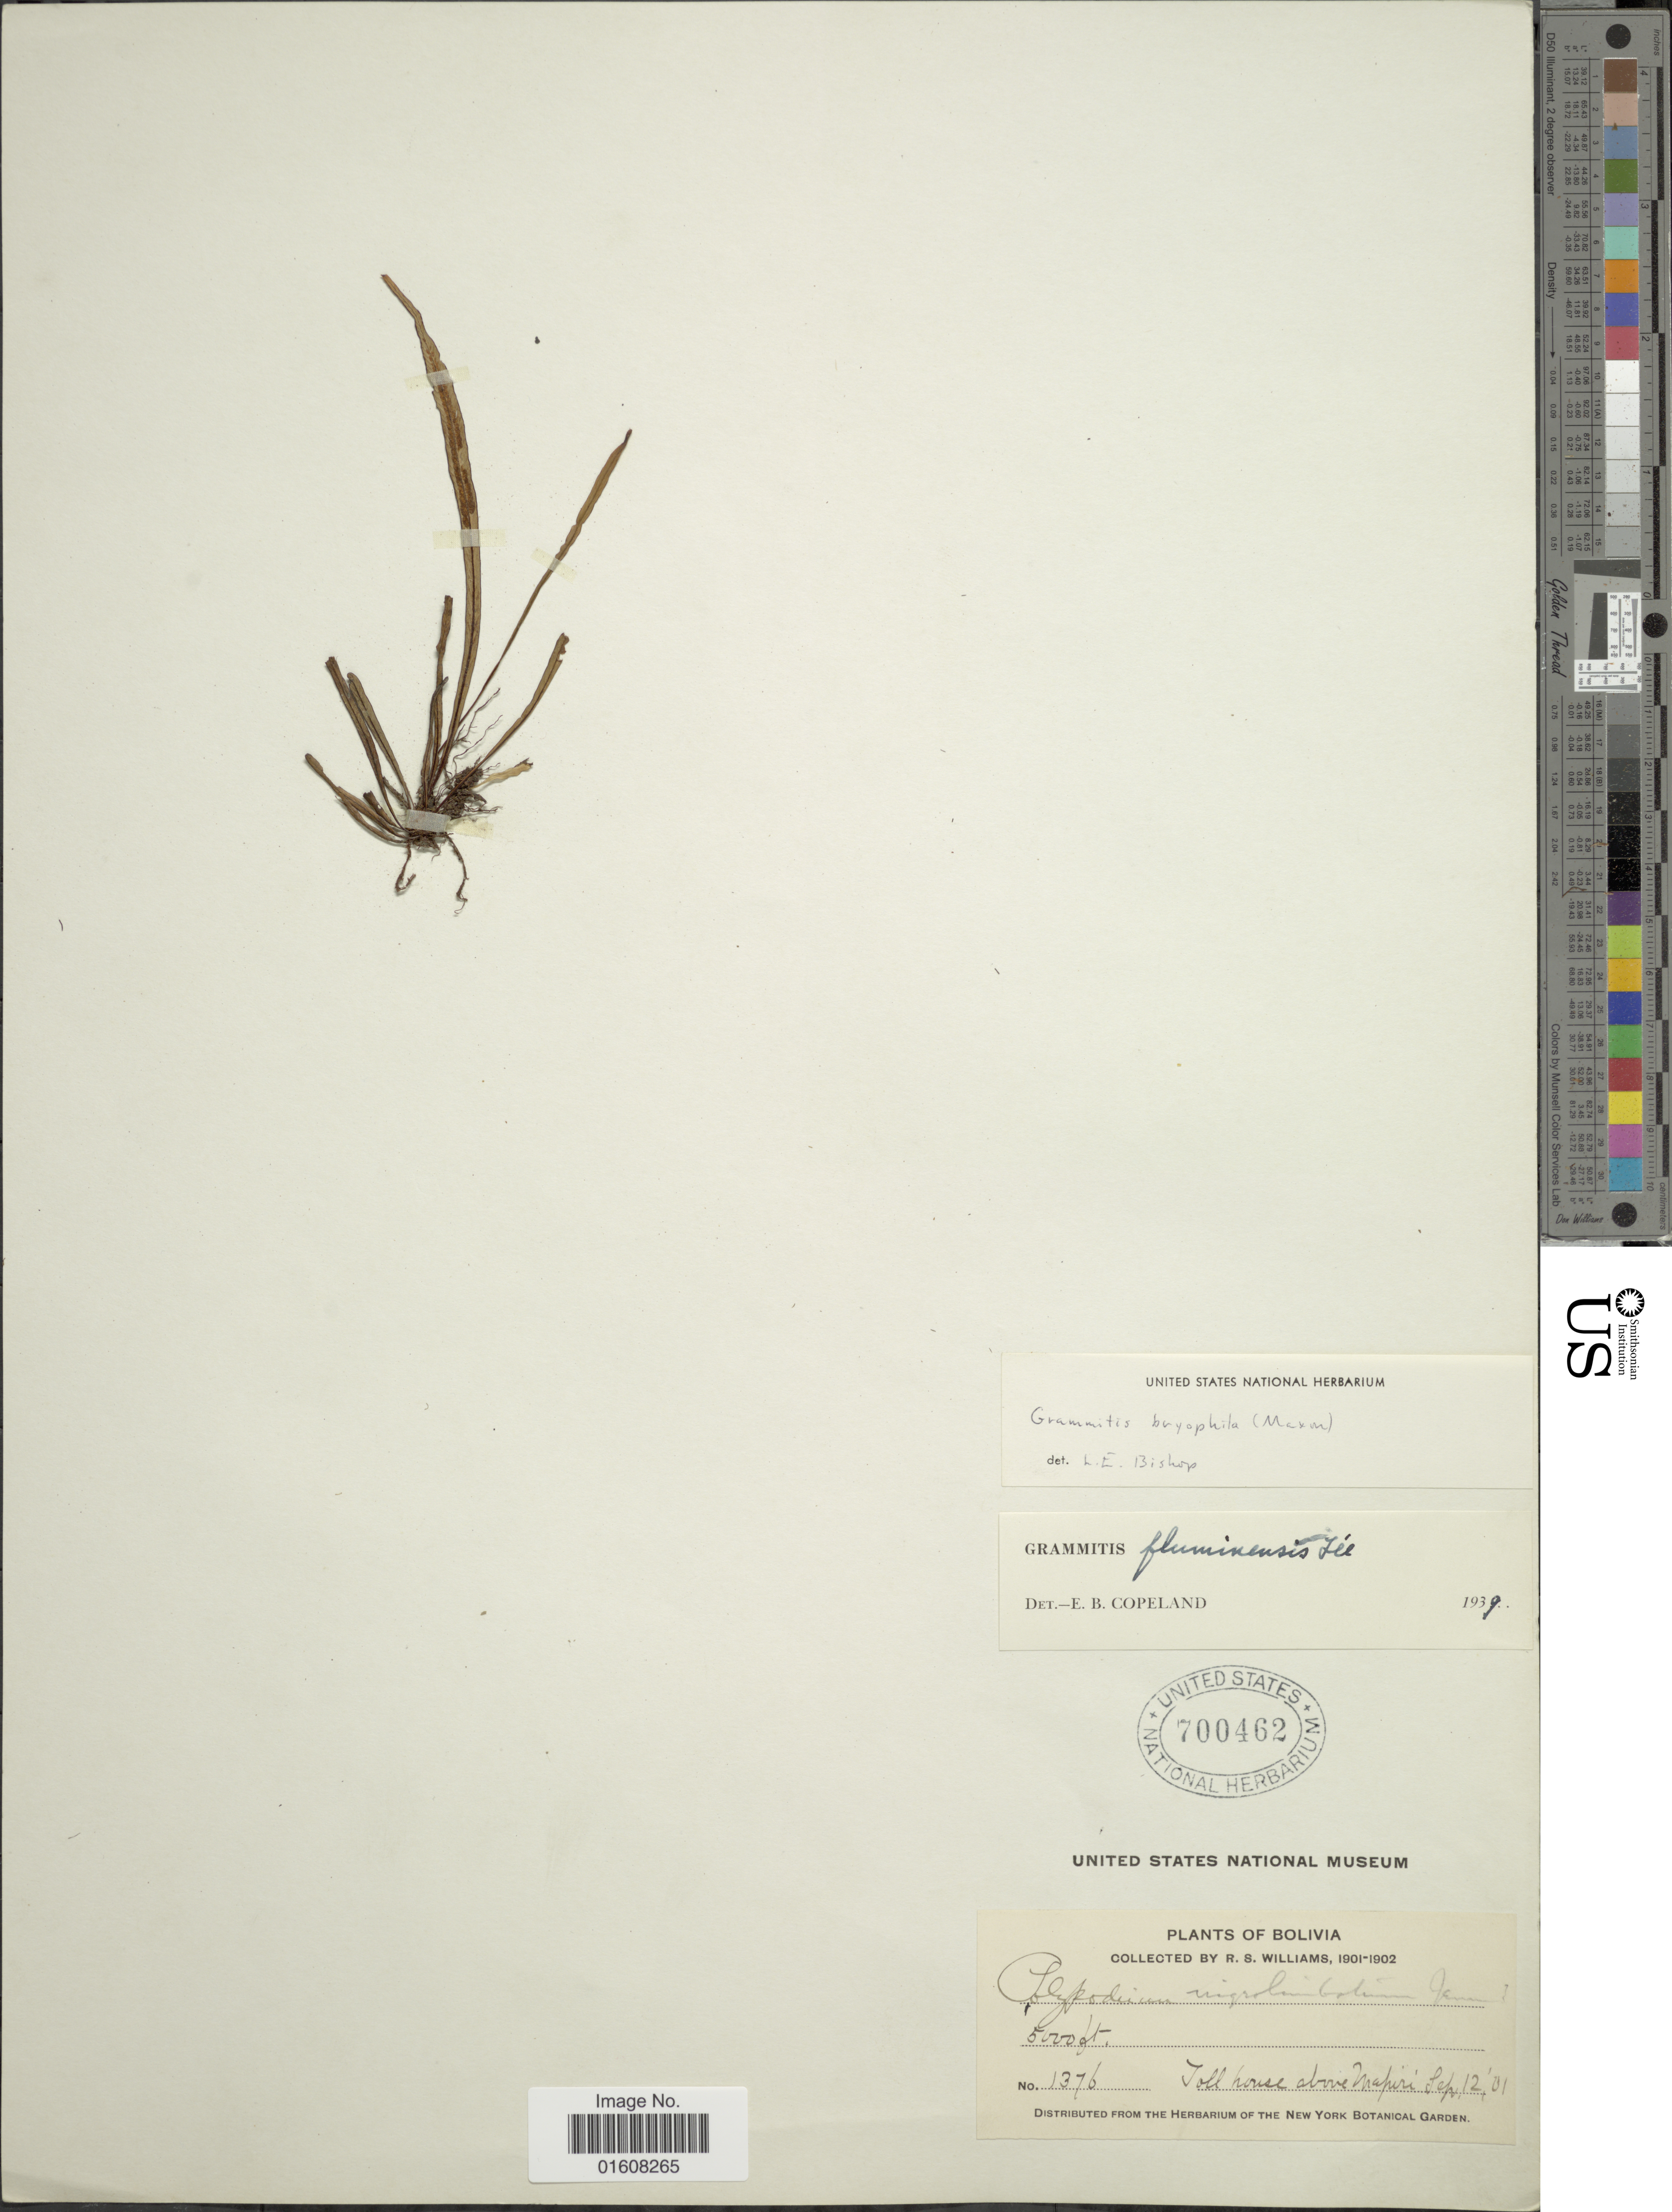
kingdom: Plantae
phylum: Tracheophyta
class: Polypodiopsida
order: Polypodiales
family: Polypodiaceae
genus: Grammitis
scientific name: Grammitis bryophila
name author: (Maxon) Seymour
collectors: R. S. Williams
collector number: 1376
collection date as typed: Sep 12, 1901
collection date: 1901-09-12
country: Bolivia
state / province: La Páz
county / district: Larecaja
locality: Toll House (above Mapiri)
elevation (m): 1524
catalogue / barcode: US 700462